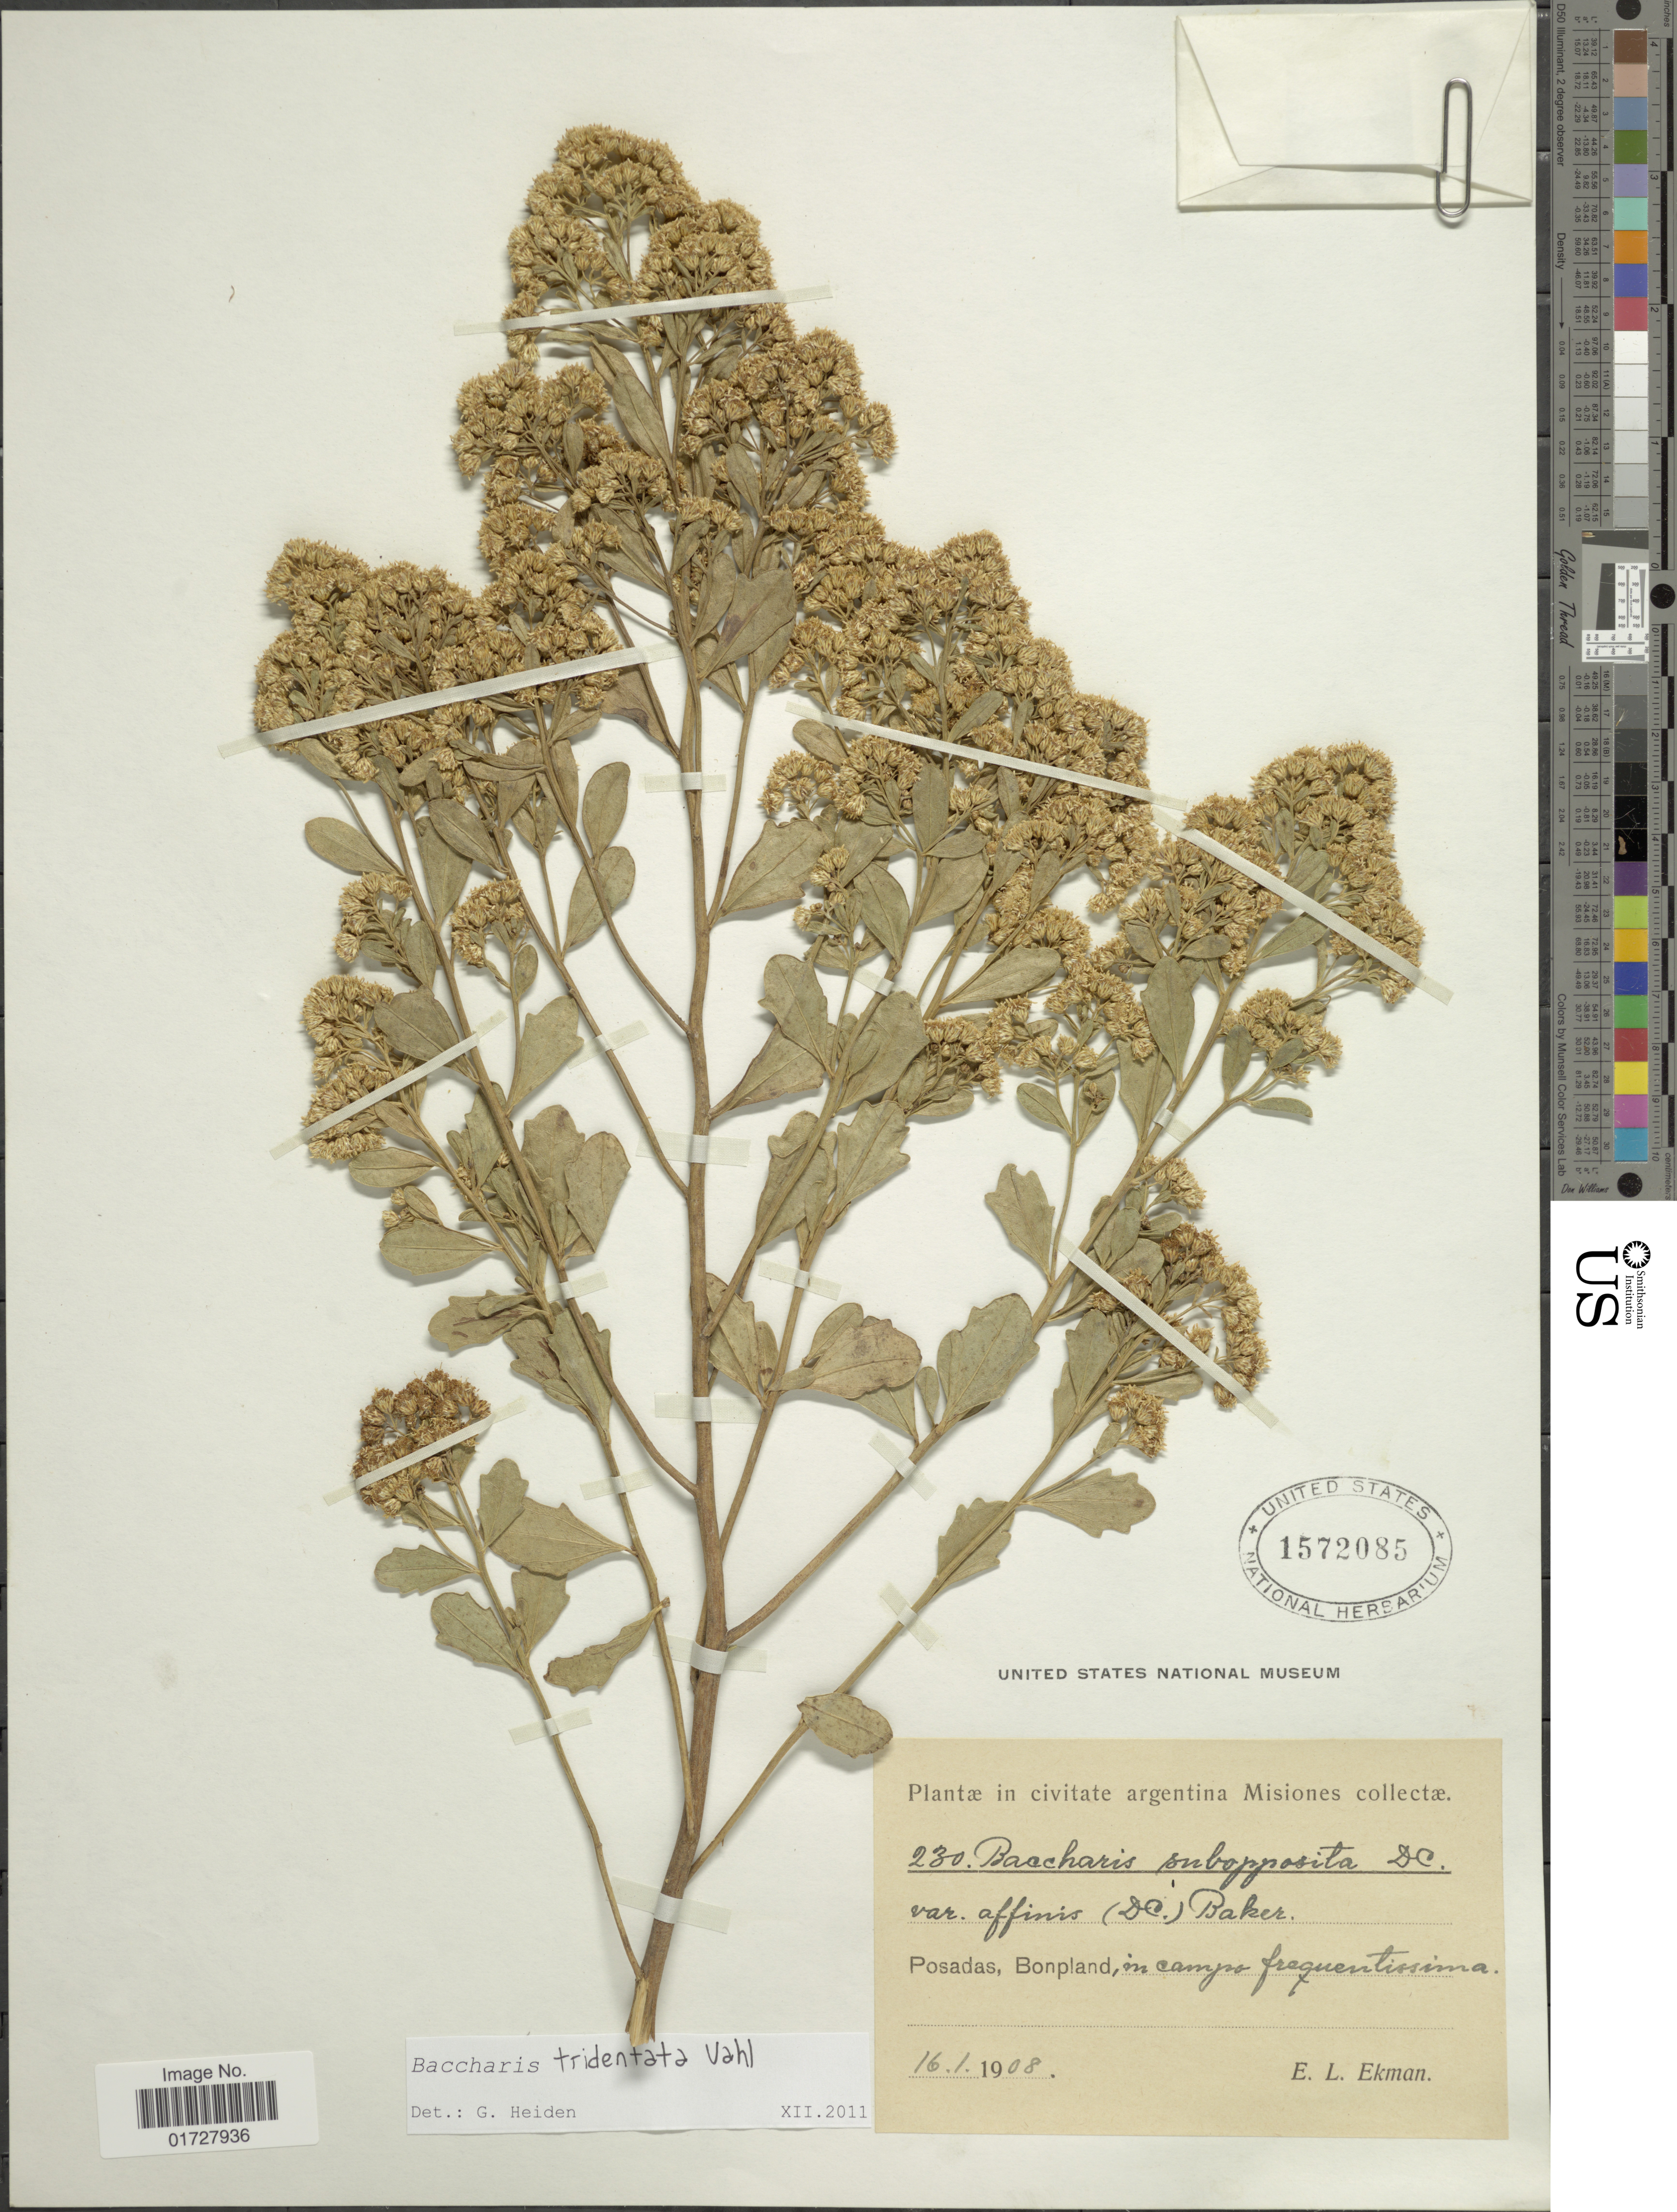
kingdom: Plantae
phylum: Tracheophyta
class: Magnoliopsida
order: Asterales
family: Asteraceae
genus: Baccharis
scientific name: Baccharis tridentata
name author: Vahl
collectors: E. L. Ekman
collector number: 230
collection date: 1908-01-16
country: Argentina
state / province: Misiones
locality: Posadas, Bonpland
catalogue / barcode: US 1572085